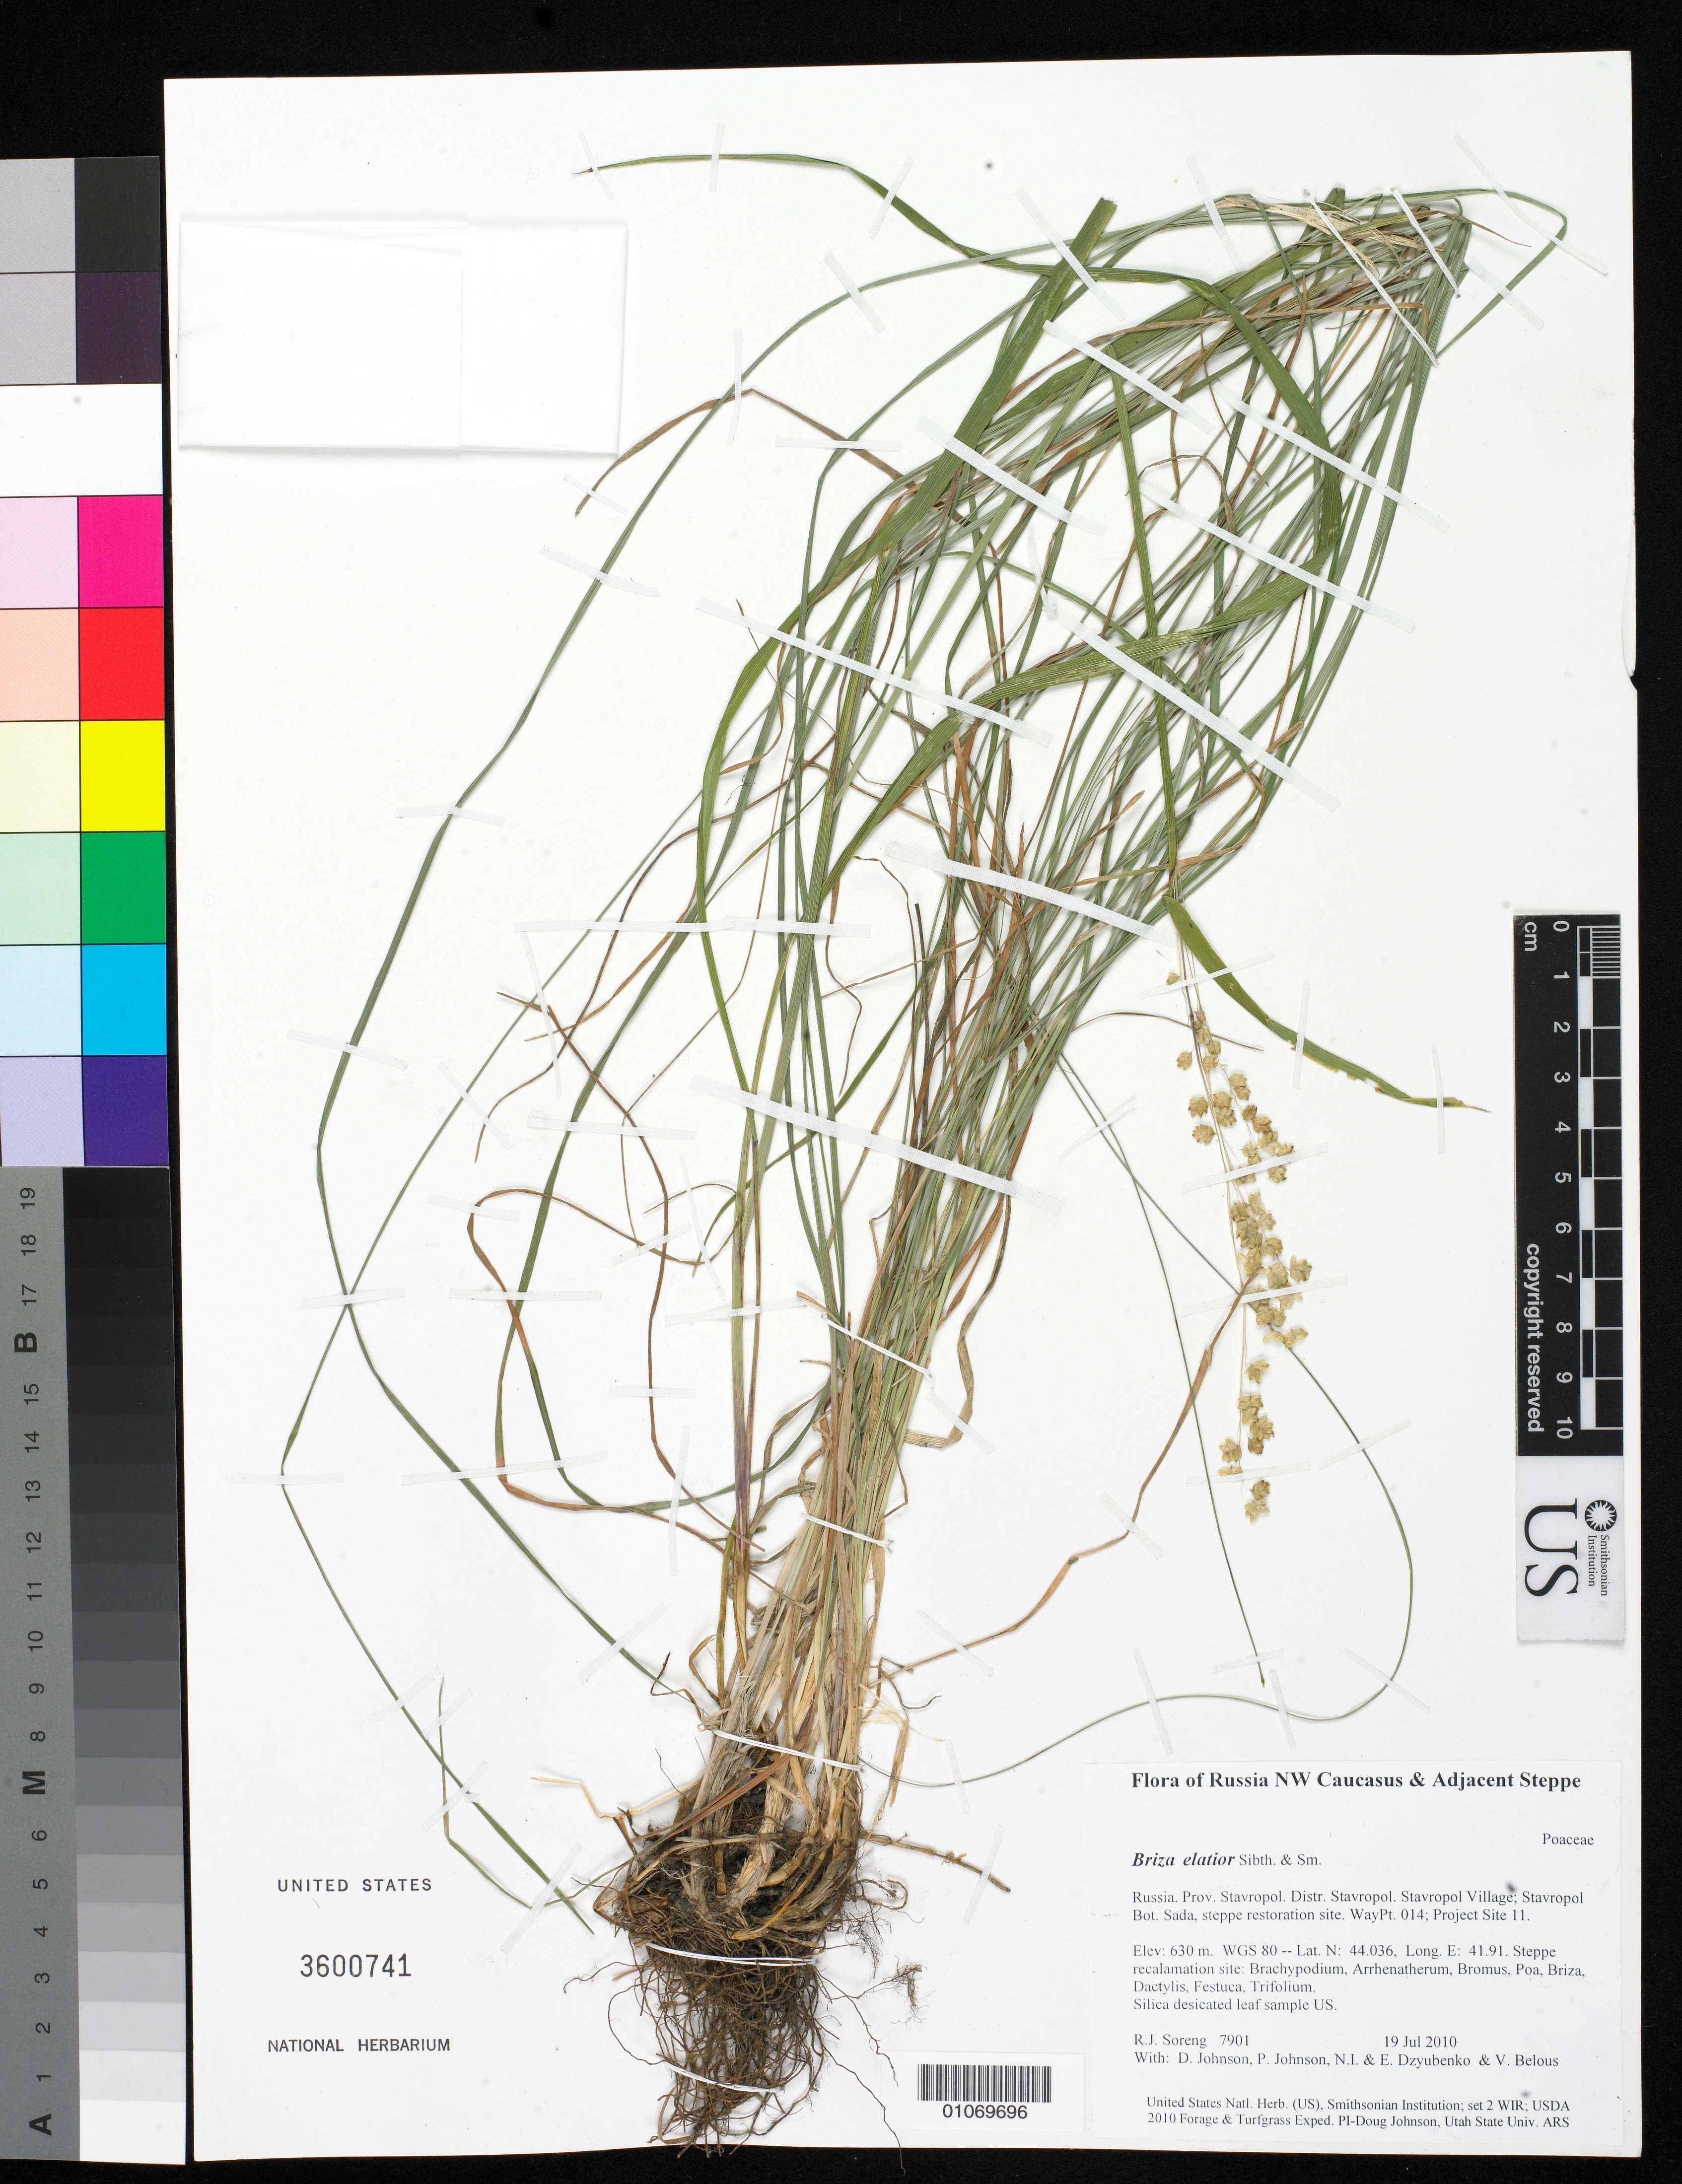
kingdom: Plantae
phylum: Tracheophyta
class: Liliopsida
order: Poales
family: Poaceae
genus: Briza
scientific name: Briza media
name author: L.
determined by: Poaceae Reorganization Project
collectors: R. J. Soreng, D. Johnson, P. Johnson, N. Dzyubenko, E. Dzyubenko & V. Belous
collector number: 7901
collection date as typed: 19 Jul 2010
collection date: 2010-07-19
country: Russian Federation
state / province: Stavropol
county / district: Stavropol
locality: Stavropol Village; Stavropol Bot. Sada, steppe restoration site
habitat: Steppe recalamation site: Brachypodium, Arrhenatherum, Bromus, Poa, Briza, Dactylis, Festuca, Trifolium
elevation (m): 630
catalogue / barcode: US 3600741